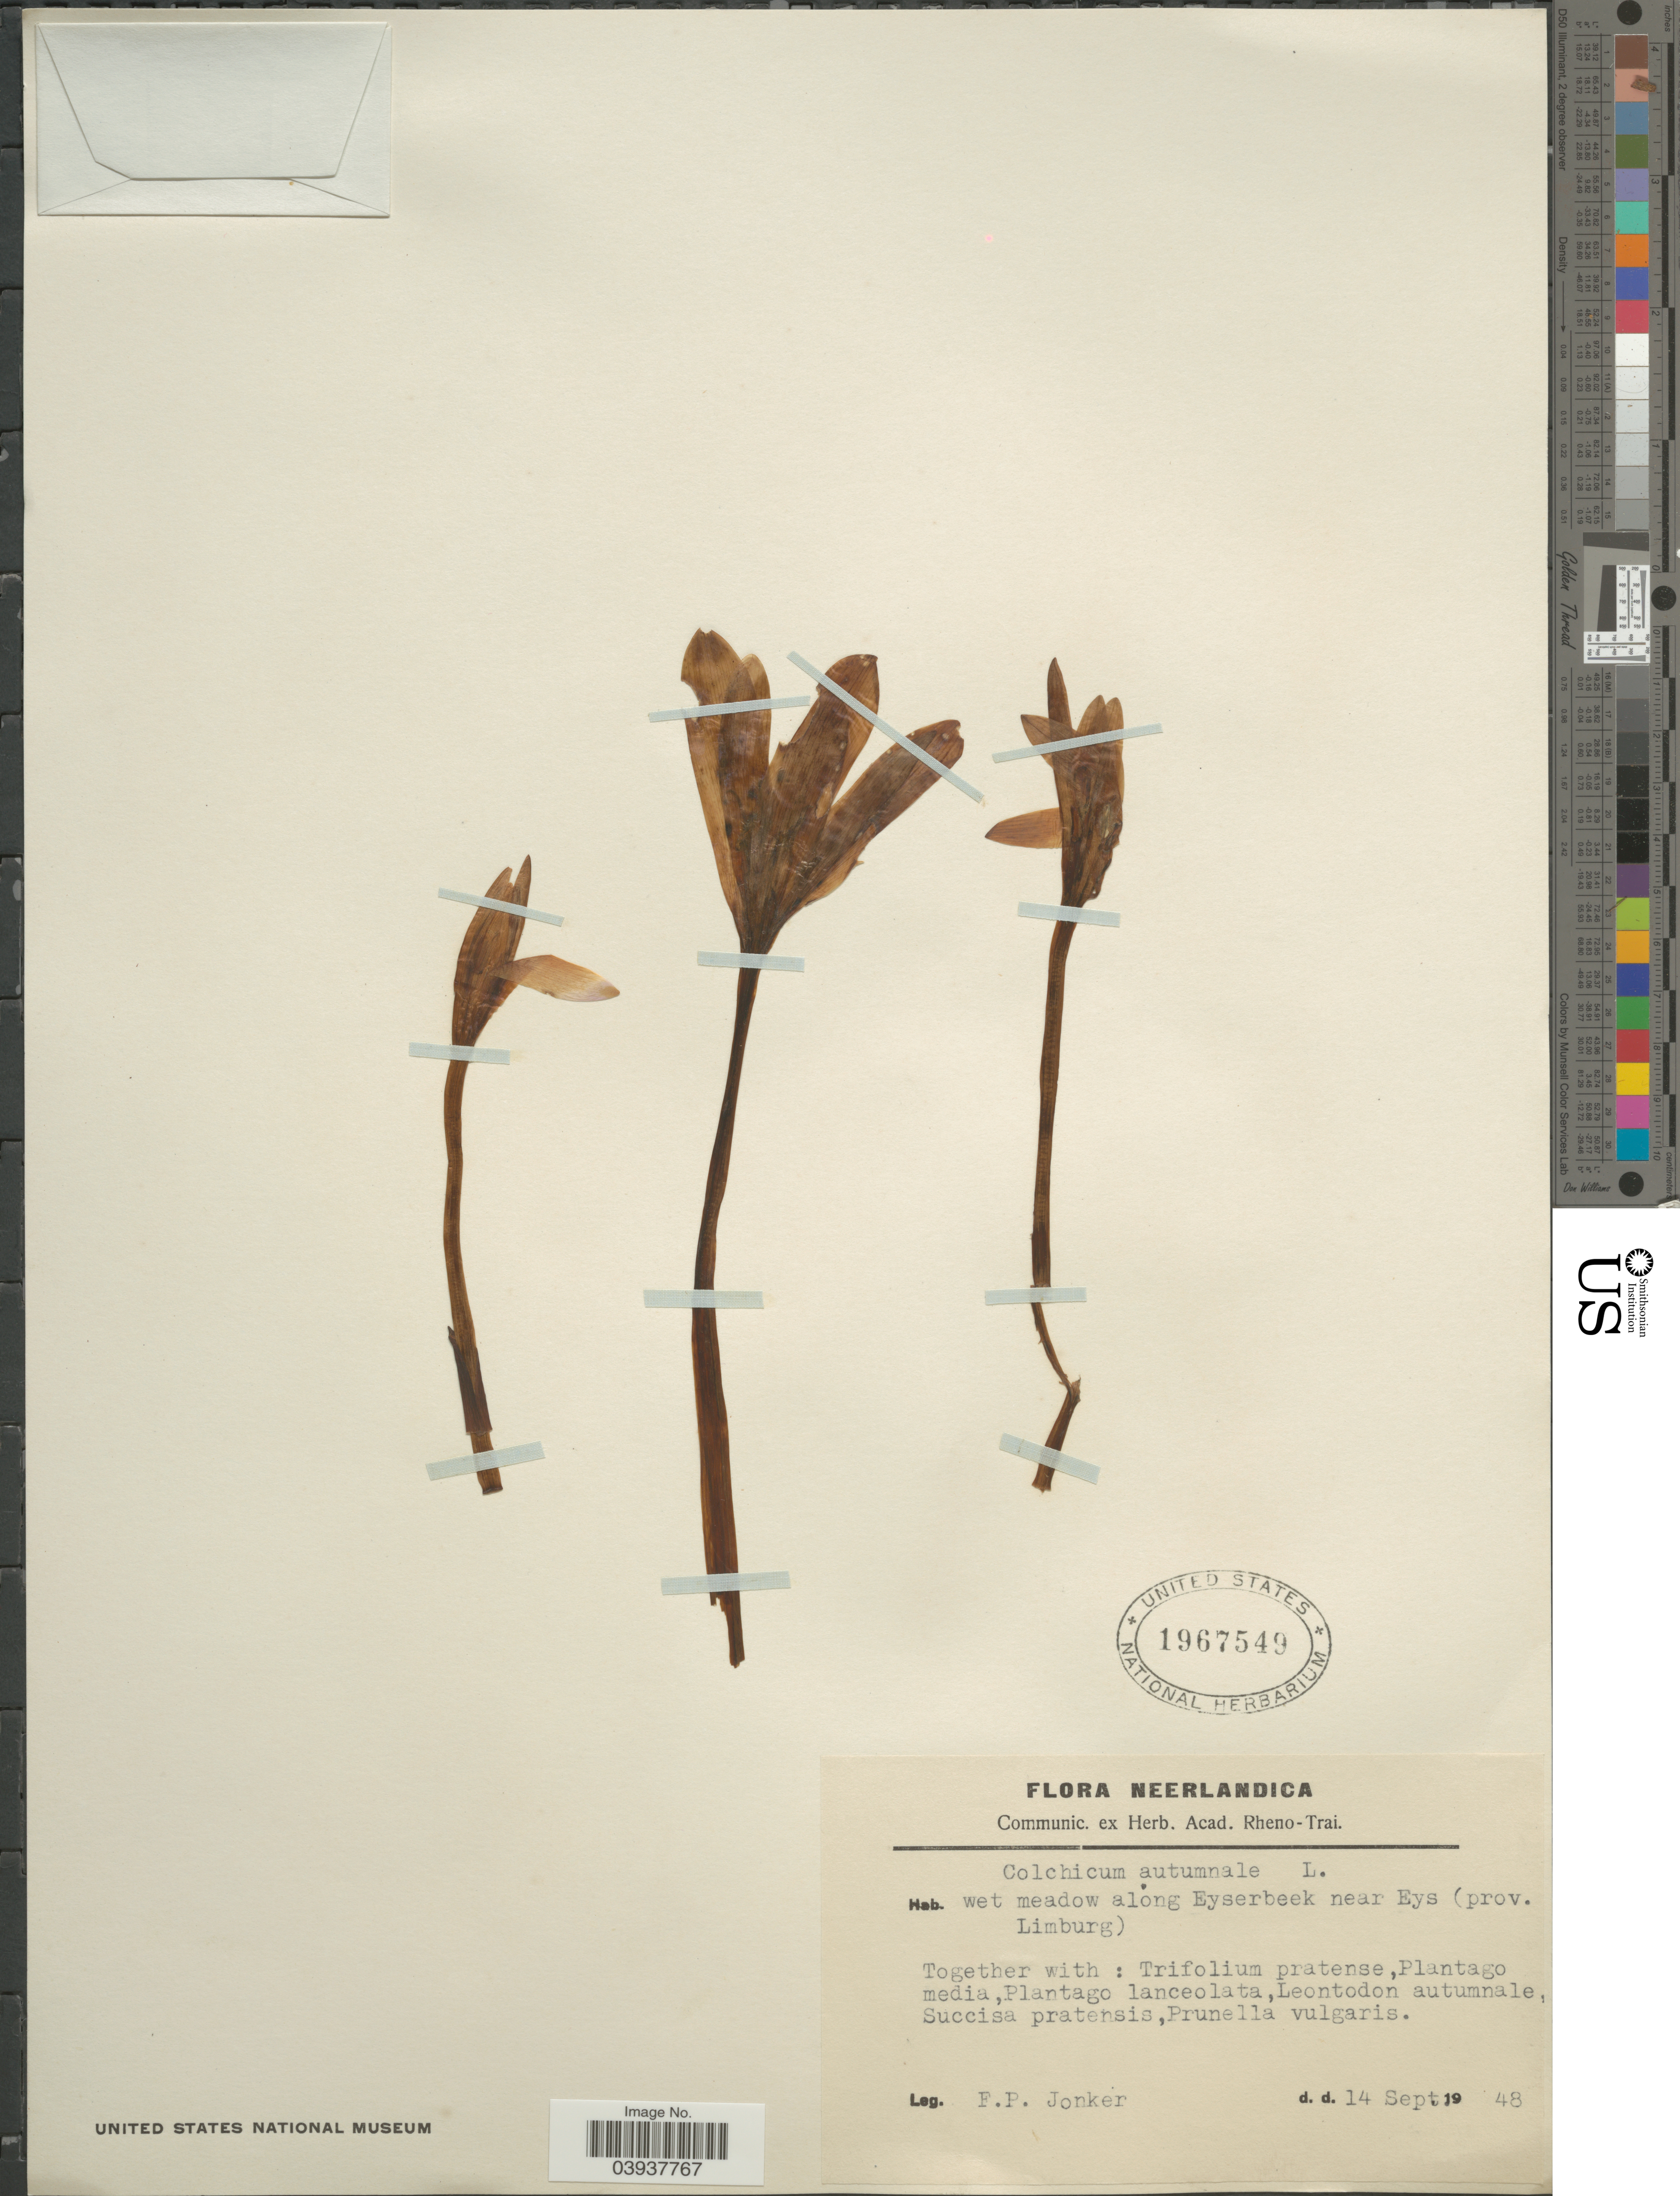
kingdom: Plantae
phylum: Tracheophyta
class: Liliopsida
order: Liliales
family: Colchicaceae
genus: Colchicum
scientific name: Colchicum autumnale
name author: L.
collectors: F. P. Jonker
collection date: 1948-09-14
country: Netherlands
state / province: Limburg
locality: Neerlandica. Wet meadow along Eyserbeek near Eys (prov. Limburg).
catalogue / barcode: US 1967549